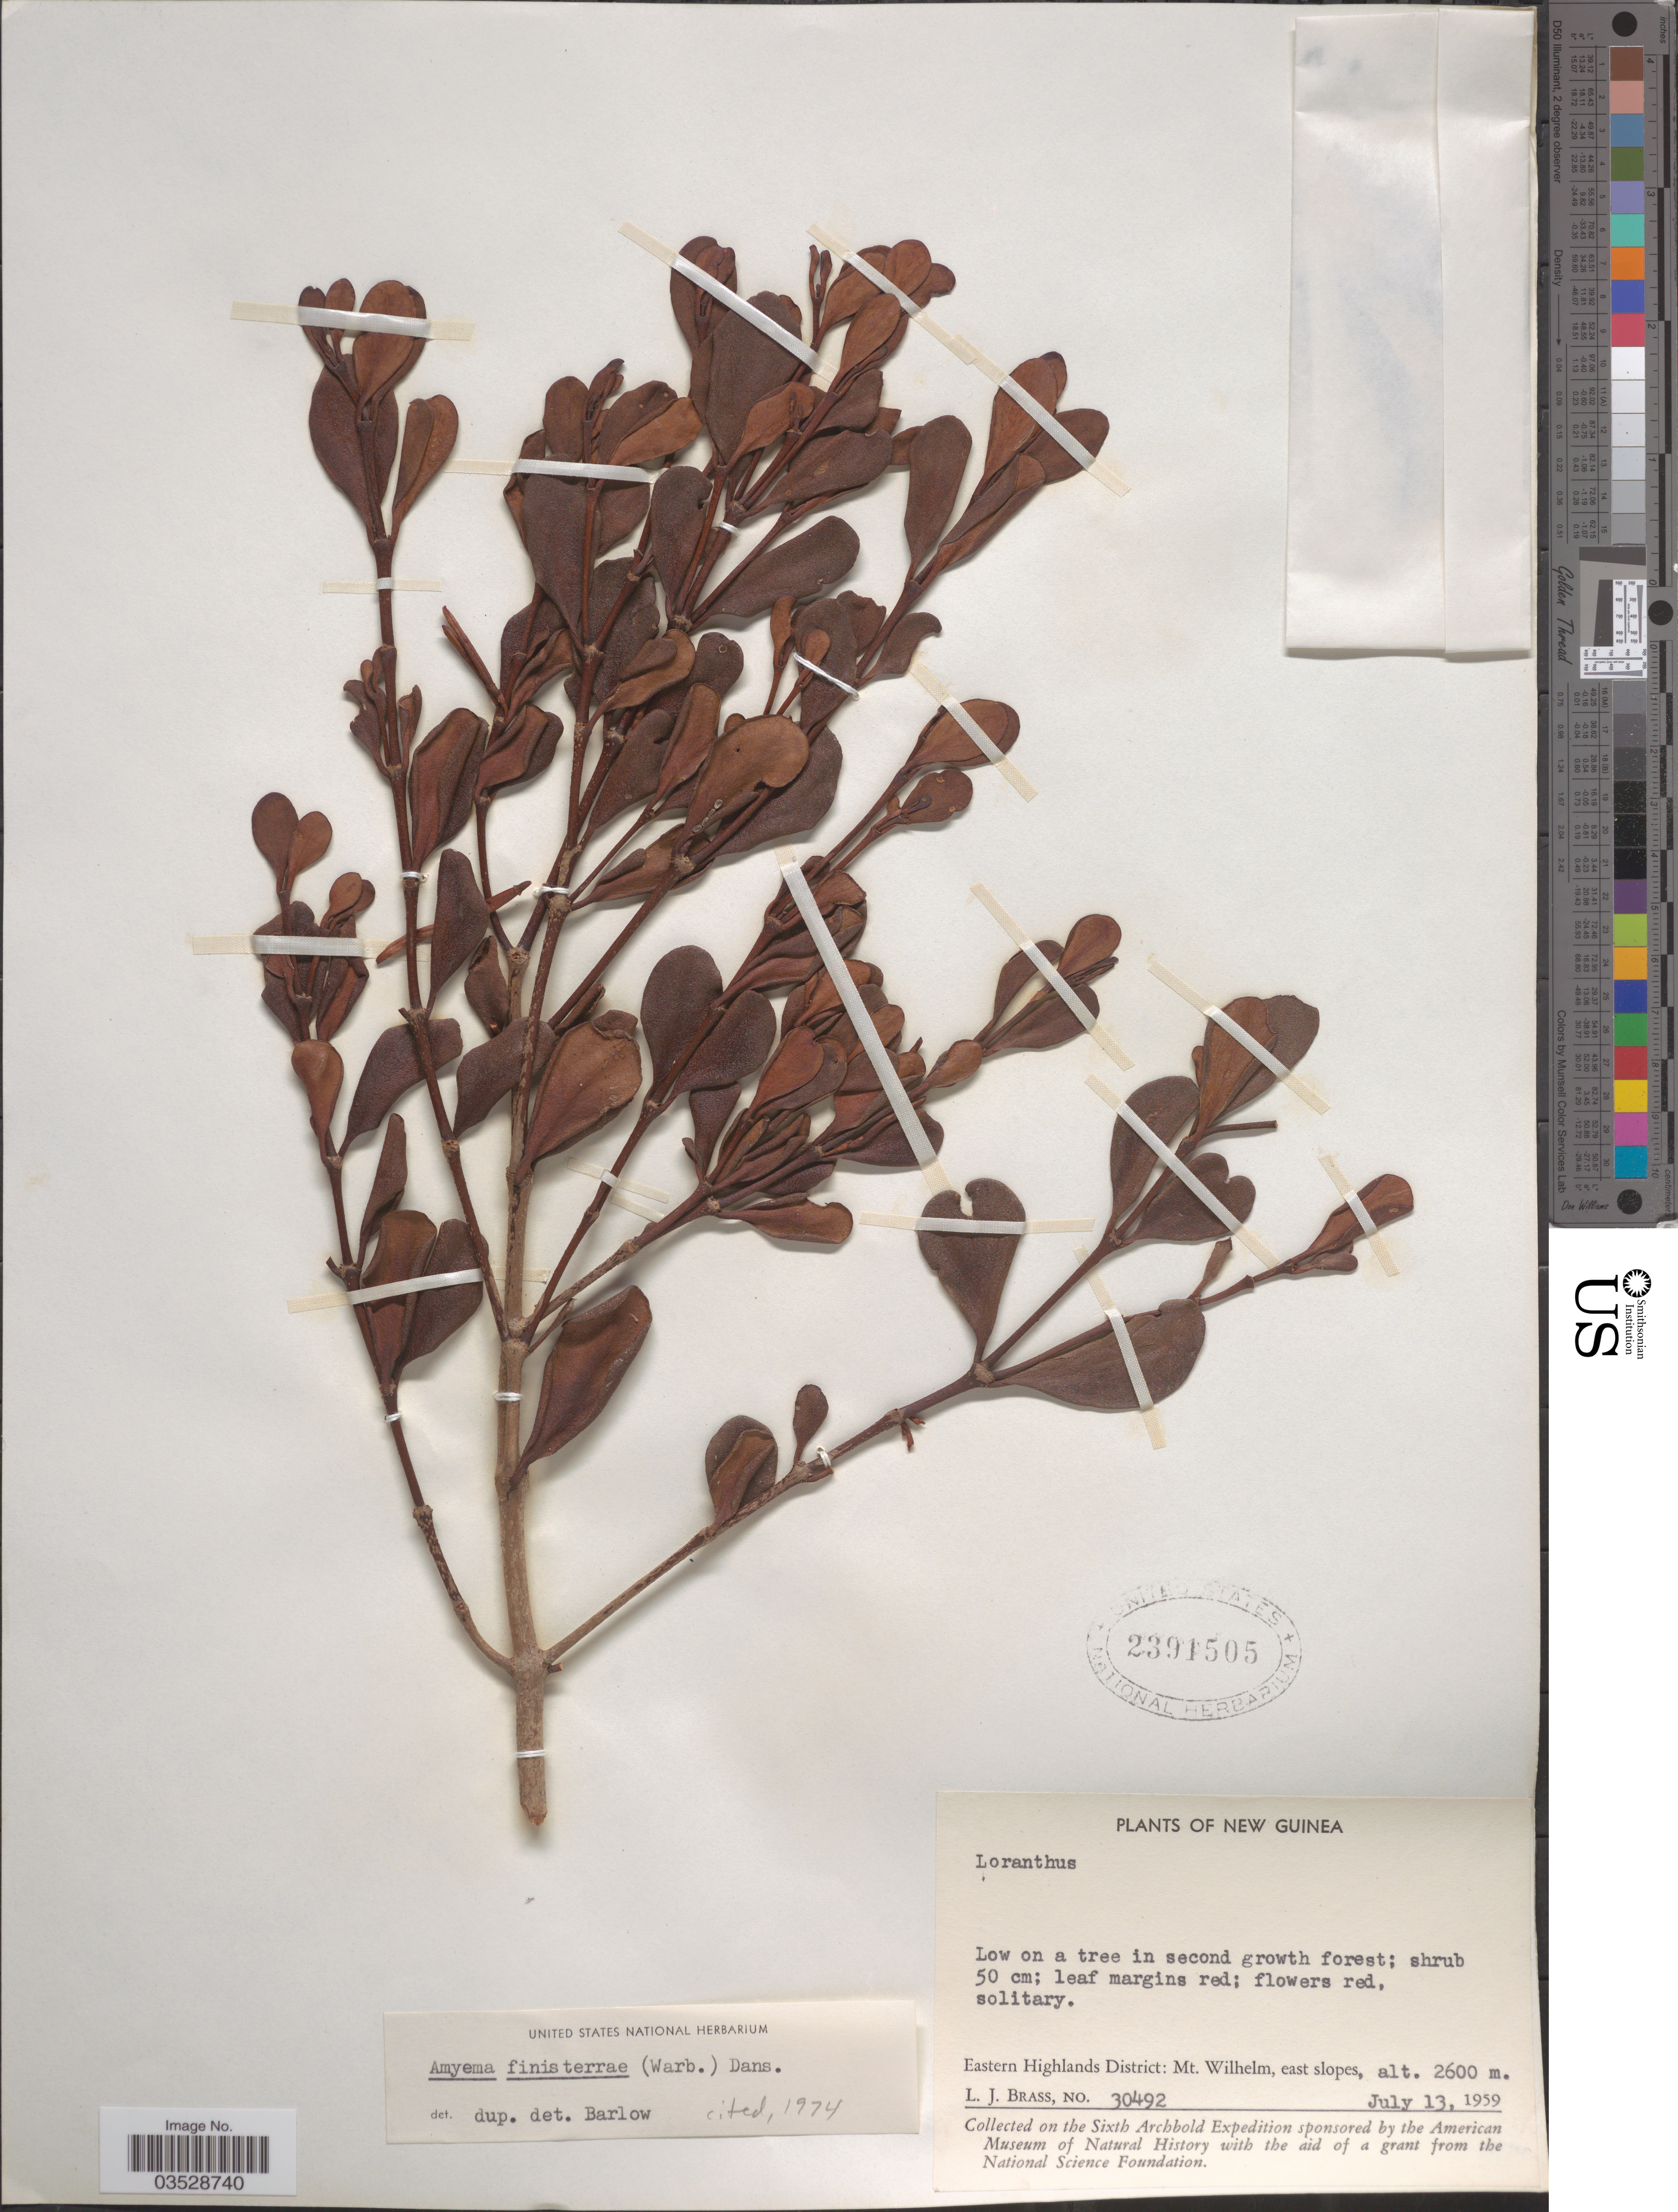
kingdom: Plantae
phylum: Tracheophyta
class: Magnoliopsida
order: Santalales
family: Loranthaceae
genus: Amyema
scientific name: Amyema finisterrae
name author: (Warb.) Danser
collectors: L. J. Brass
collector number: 30492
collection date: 1959-07-13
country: Papua New Guinea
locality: New Guinea. Eastern Highlands District: Mt. Wilhelm, east slopes.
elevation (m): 2600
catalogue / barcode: US 2391505